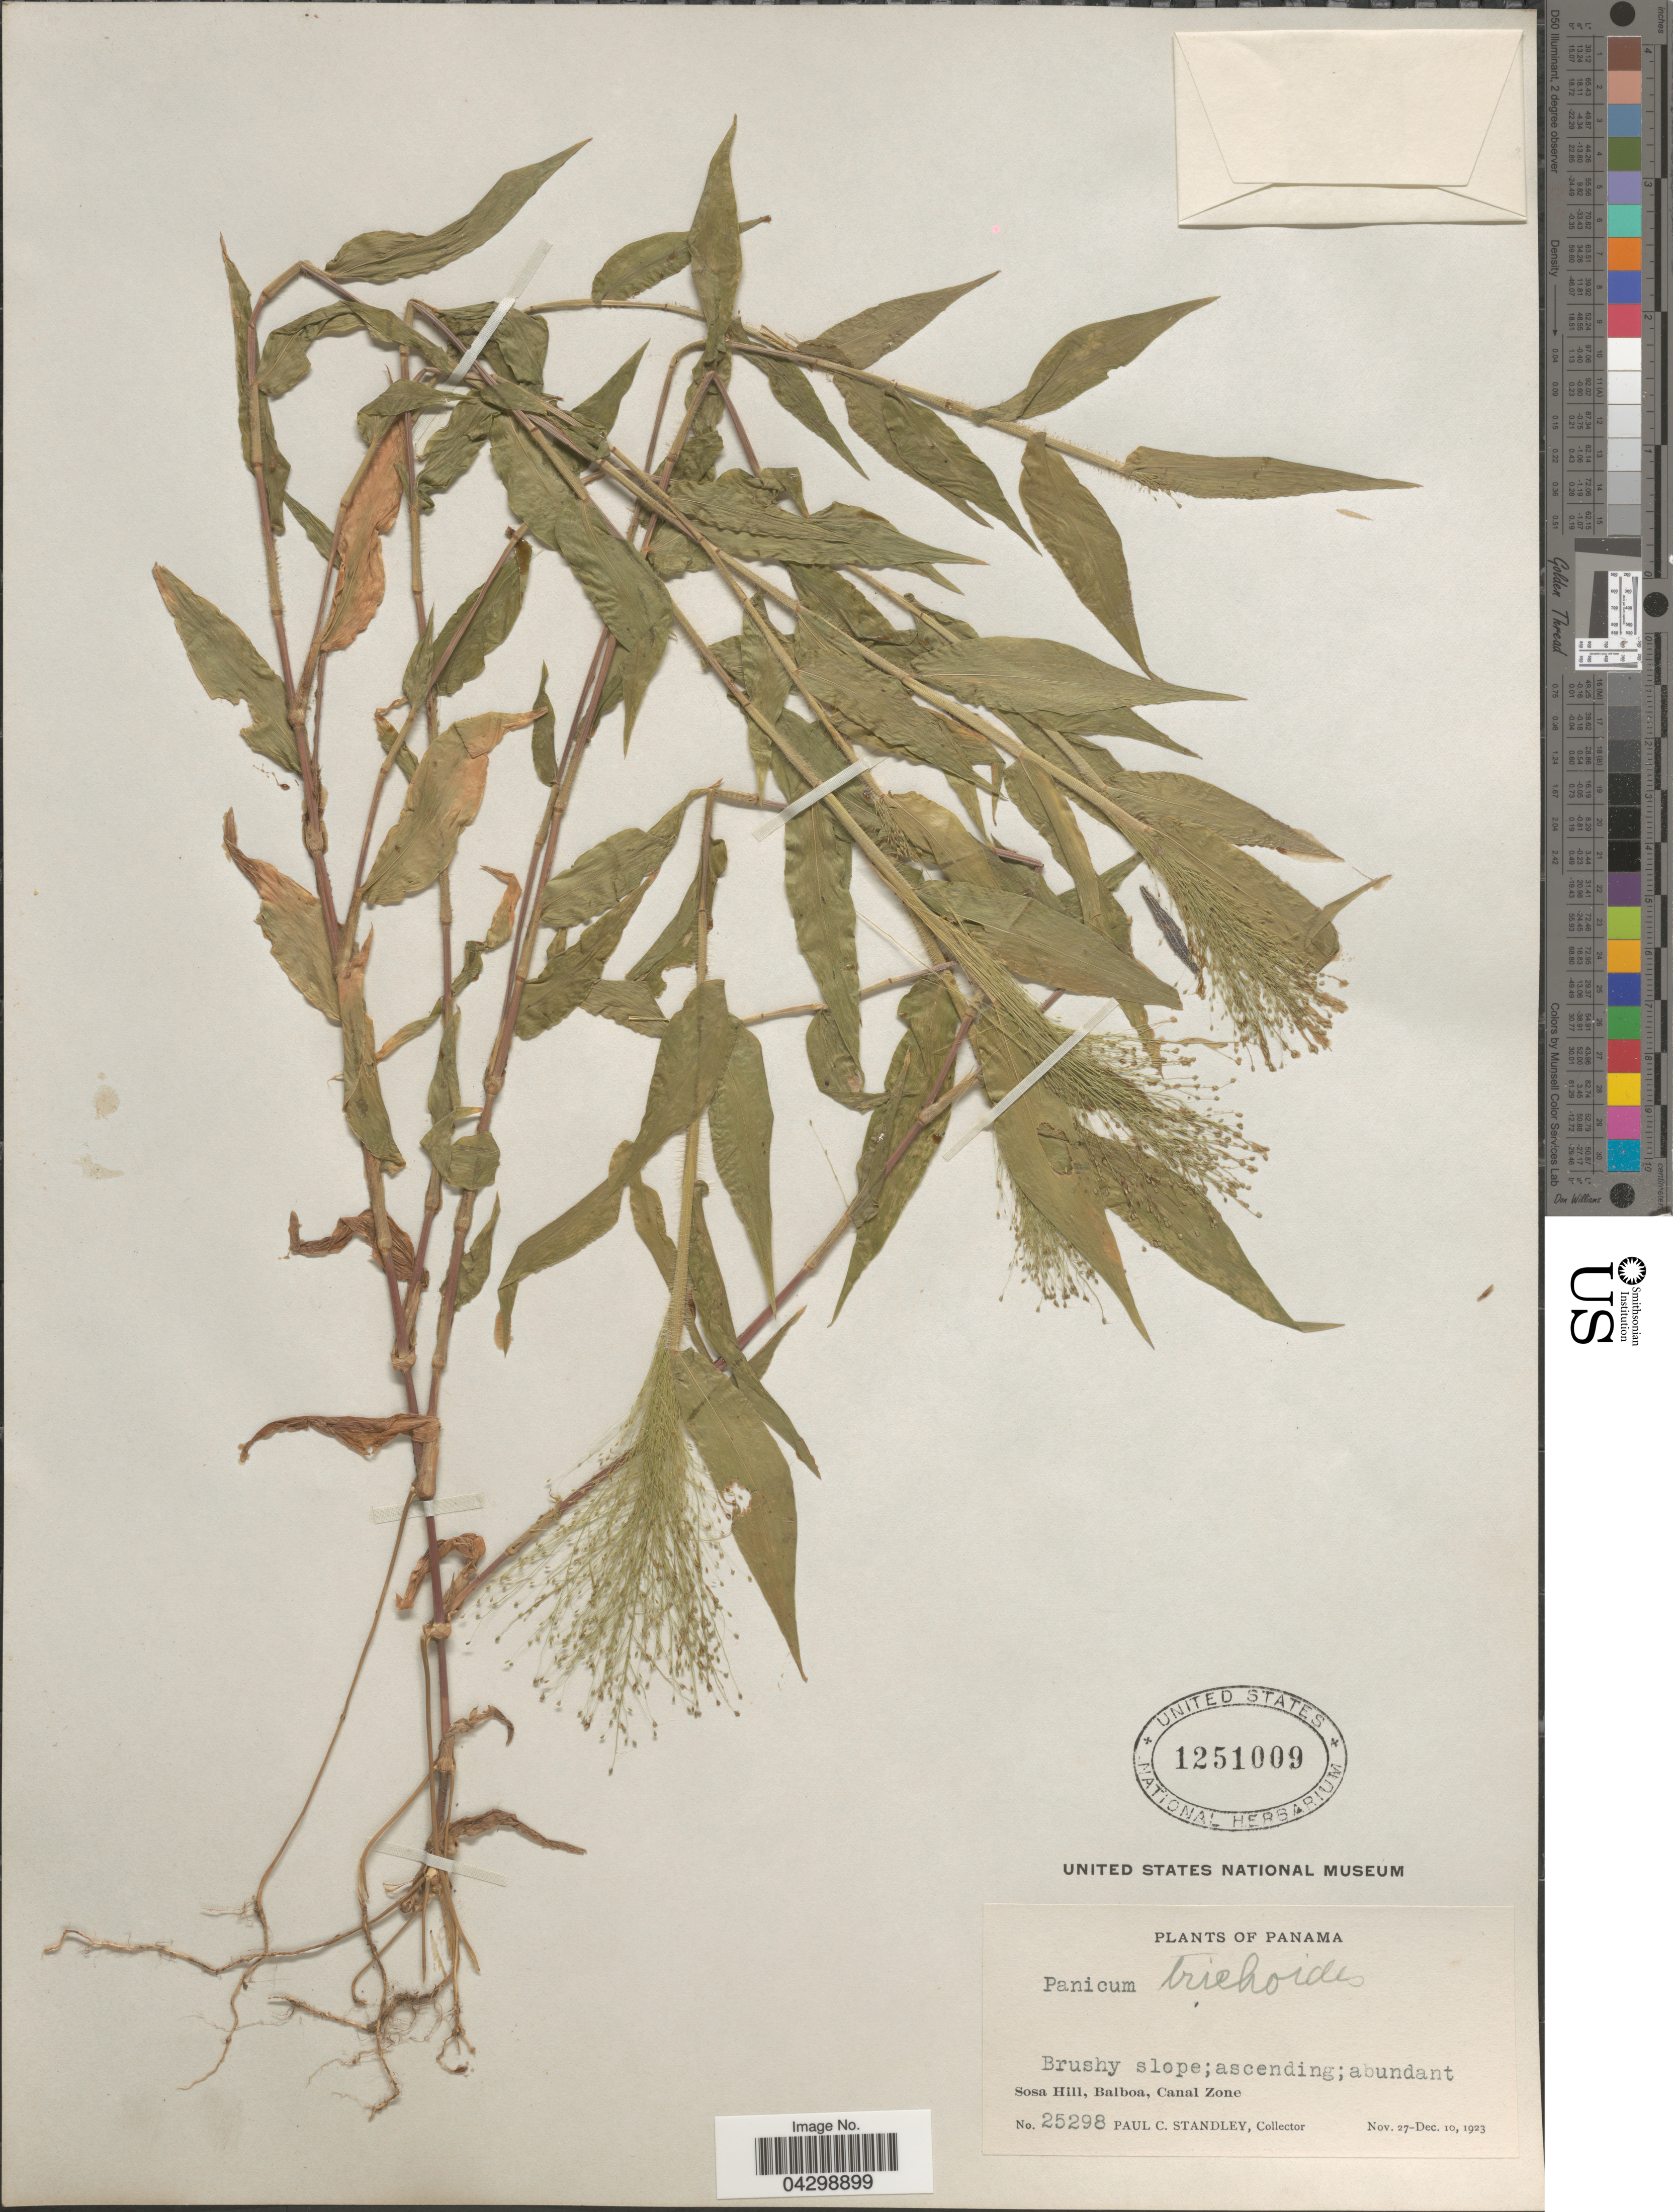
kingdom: Plantae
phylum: Tracheophyta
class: Liliopsida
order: Poales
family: Poaceae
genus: Panicum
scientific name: Panicum trichoides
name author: Sw.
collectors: P. C. Standley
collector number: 25298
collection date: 1923-11-27/1923-12-10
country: Panama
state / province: Colón / Panamá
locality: Brushy slope; abundant. Sosa Hill, Balboa, Canal Zone.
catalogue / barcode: US 1251009